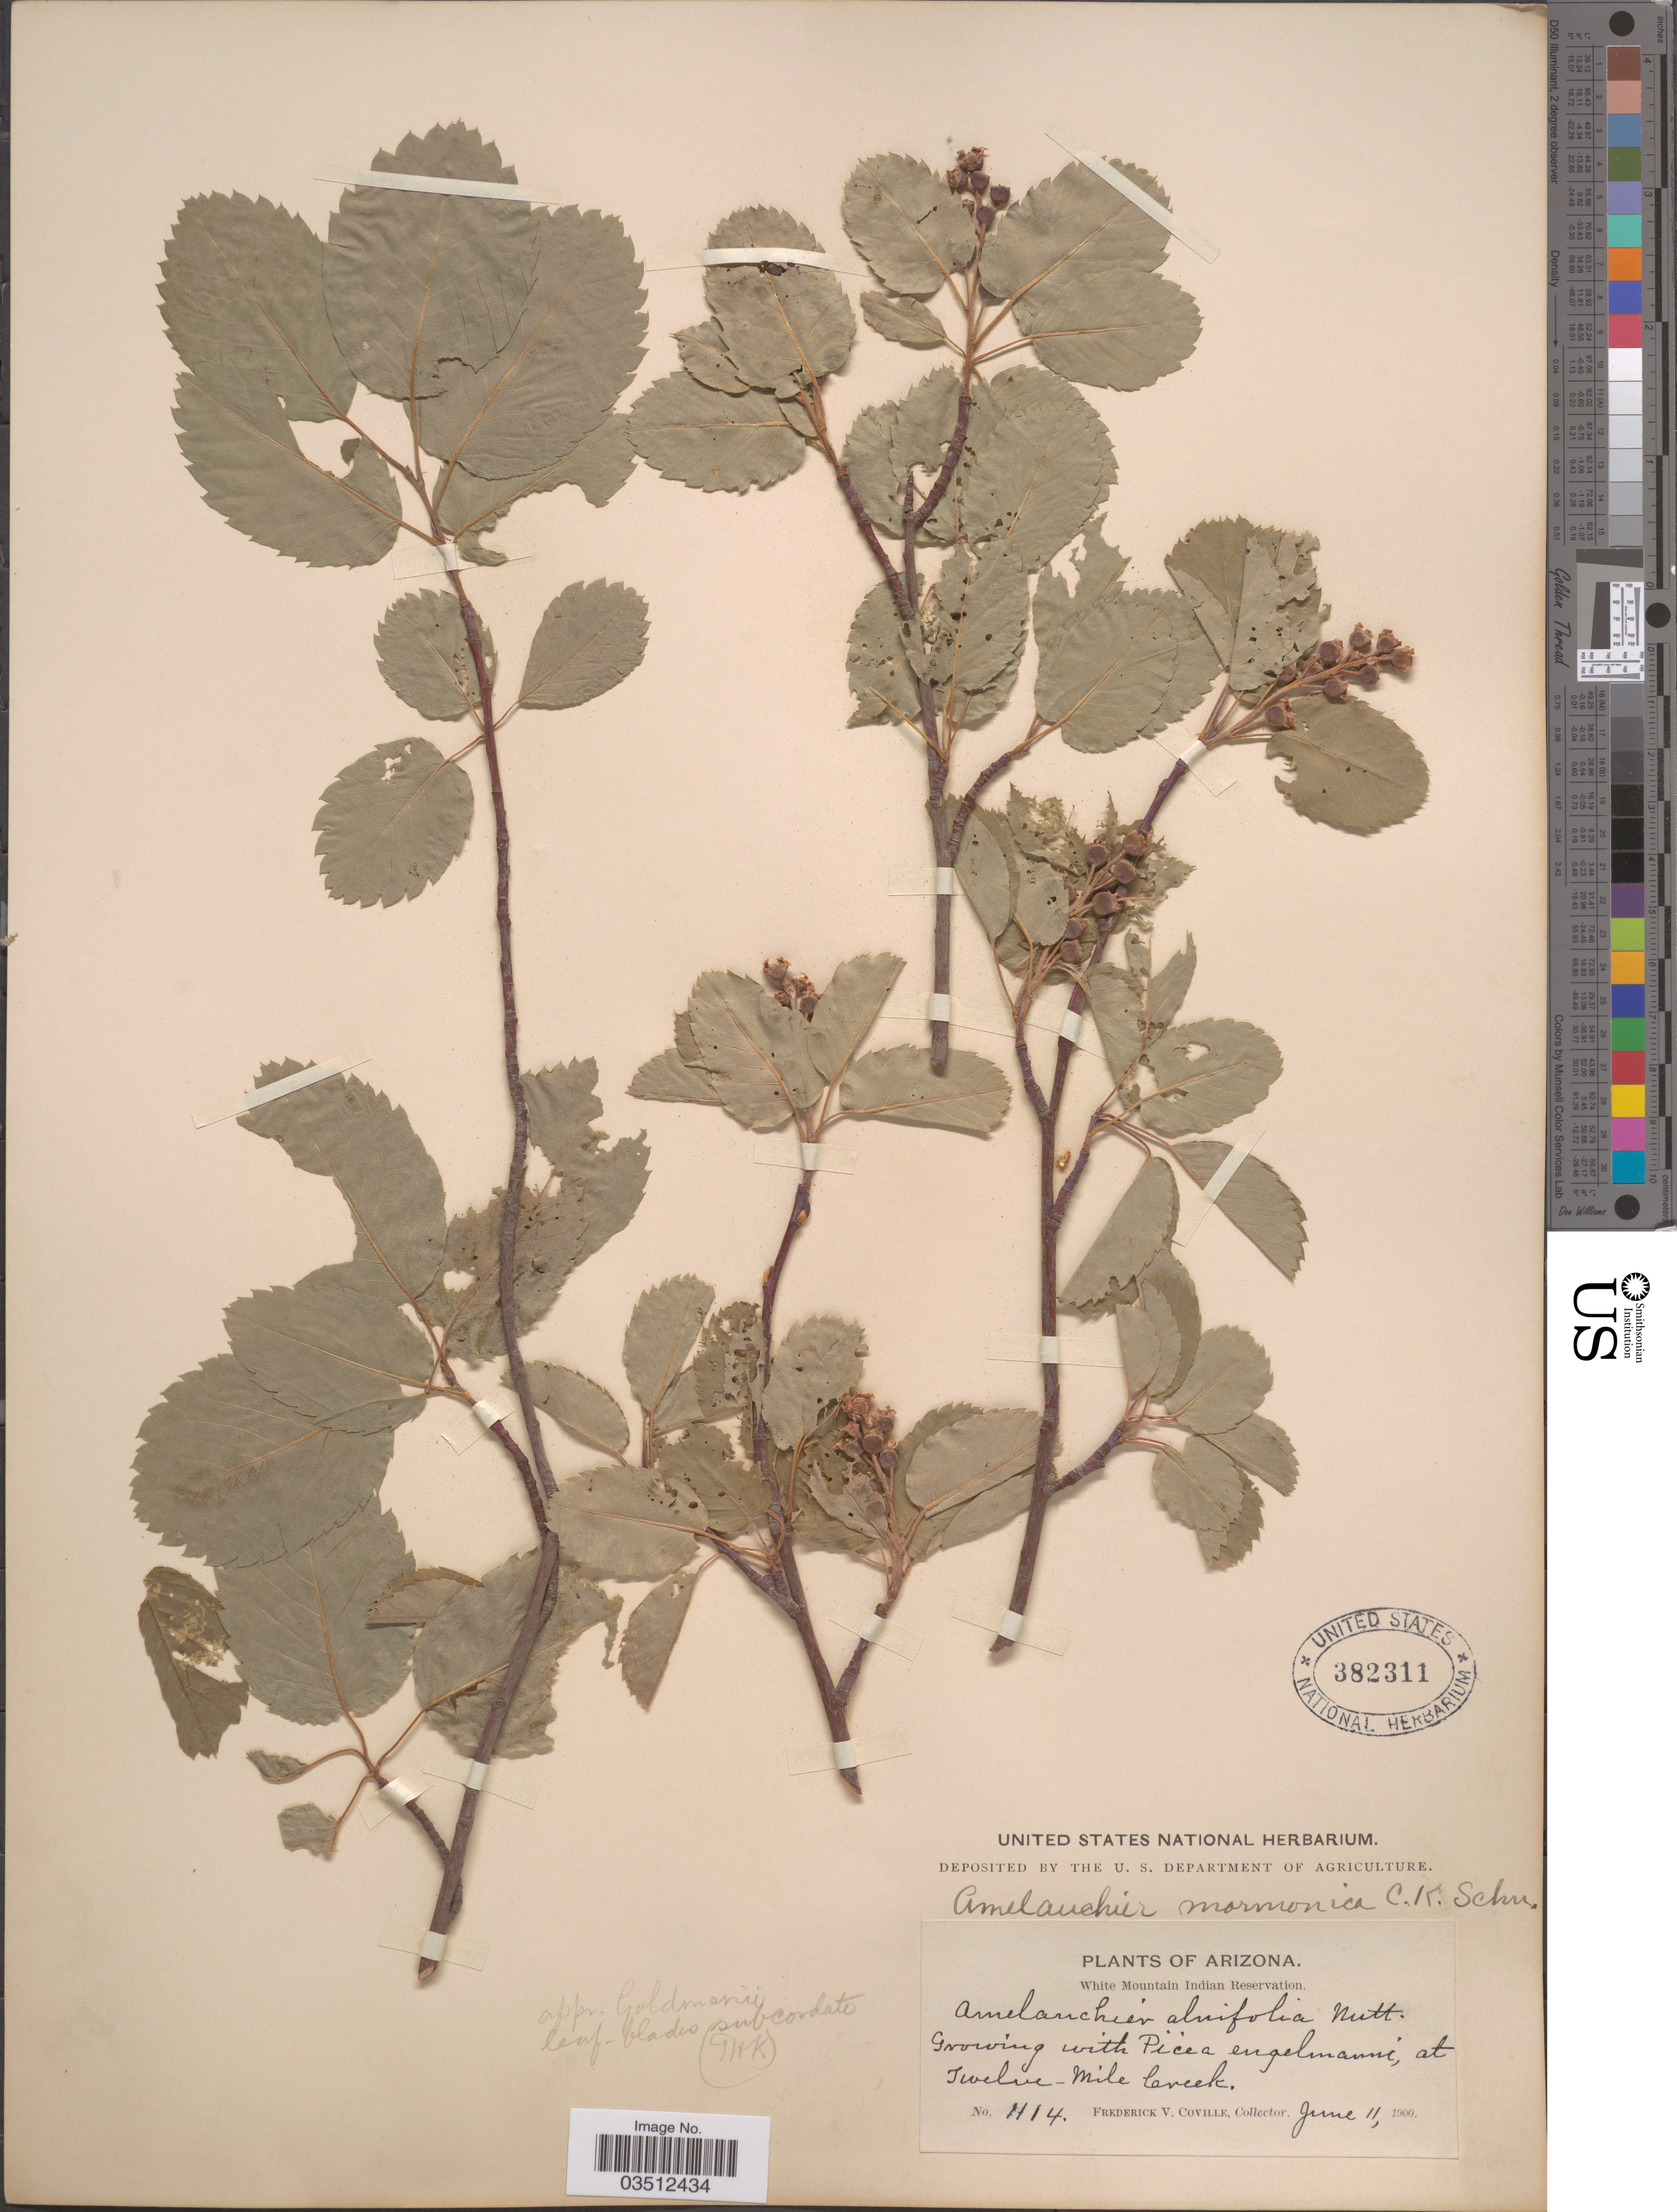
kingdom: Plantae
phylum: Tracheophyta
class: Magnoliopsida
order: Rosales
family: Rosaceae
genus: Amelanchier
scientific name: Amelanchier mormonica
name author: C.K. Schneid.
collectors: F. V. Coville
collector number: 1114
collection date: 1900-06-11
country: United States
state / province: Arizona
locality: White Mountain Indian Reservation. Twelve-Mile Creek.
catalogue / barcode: US 382311